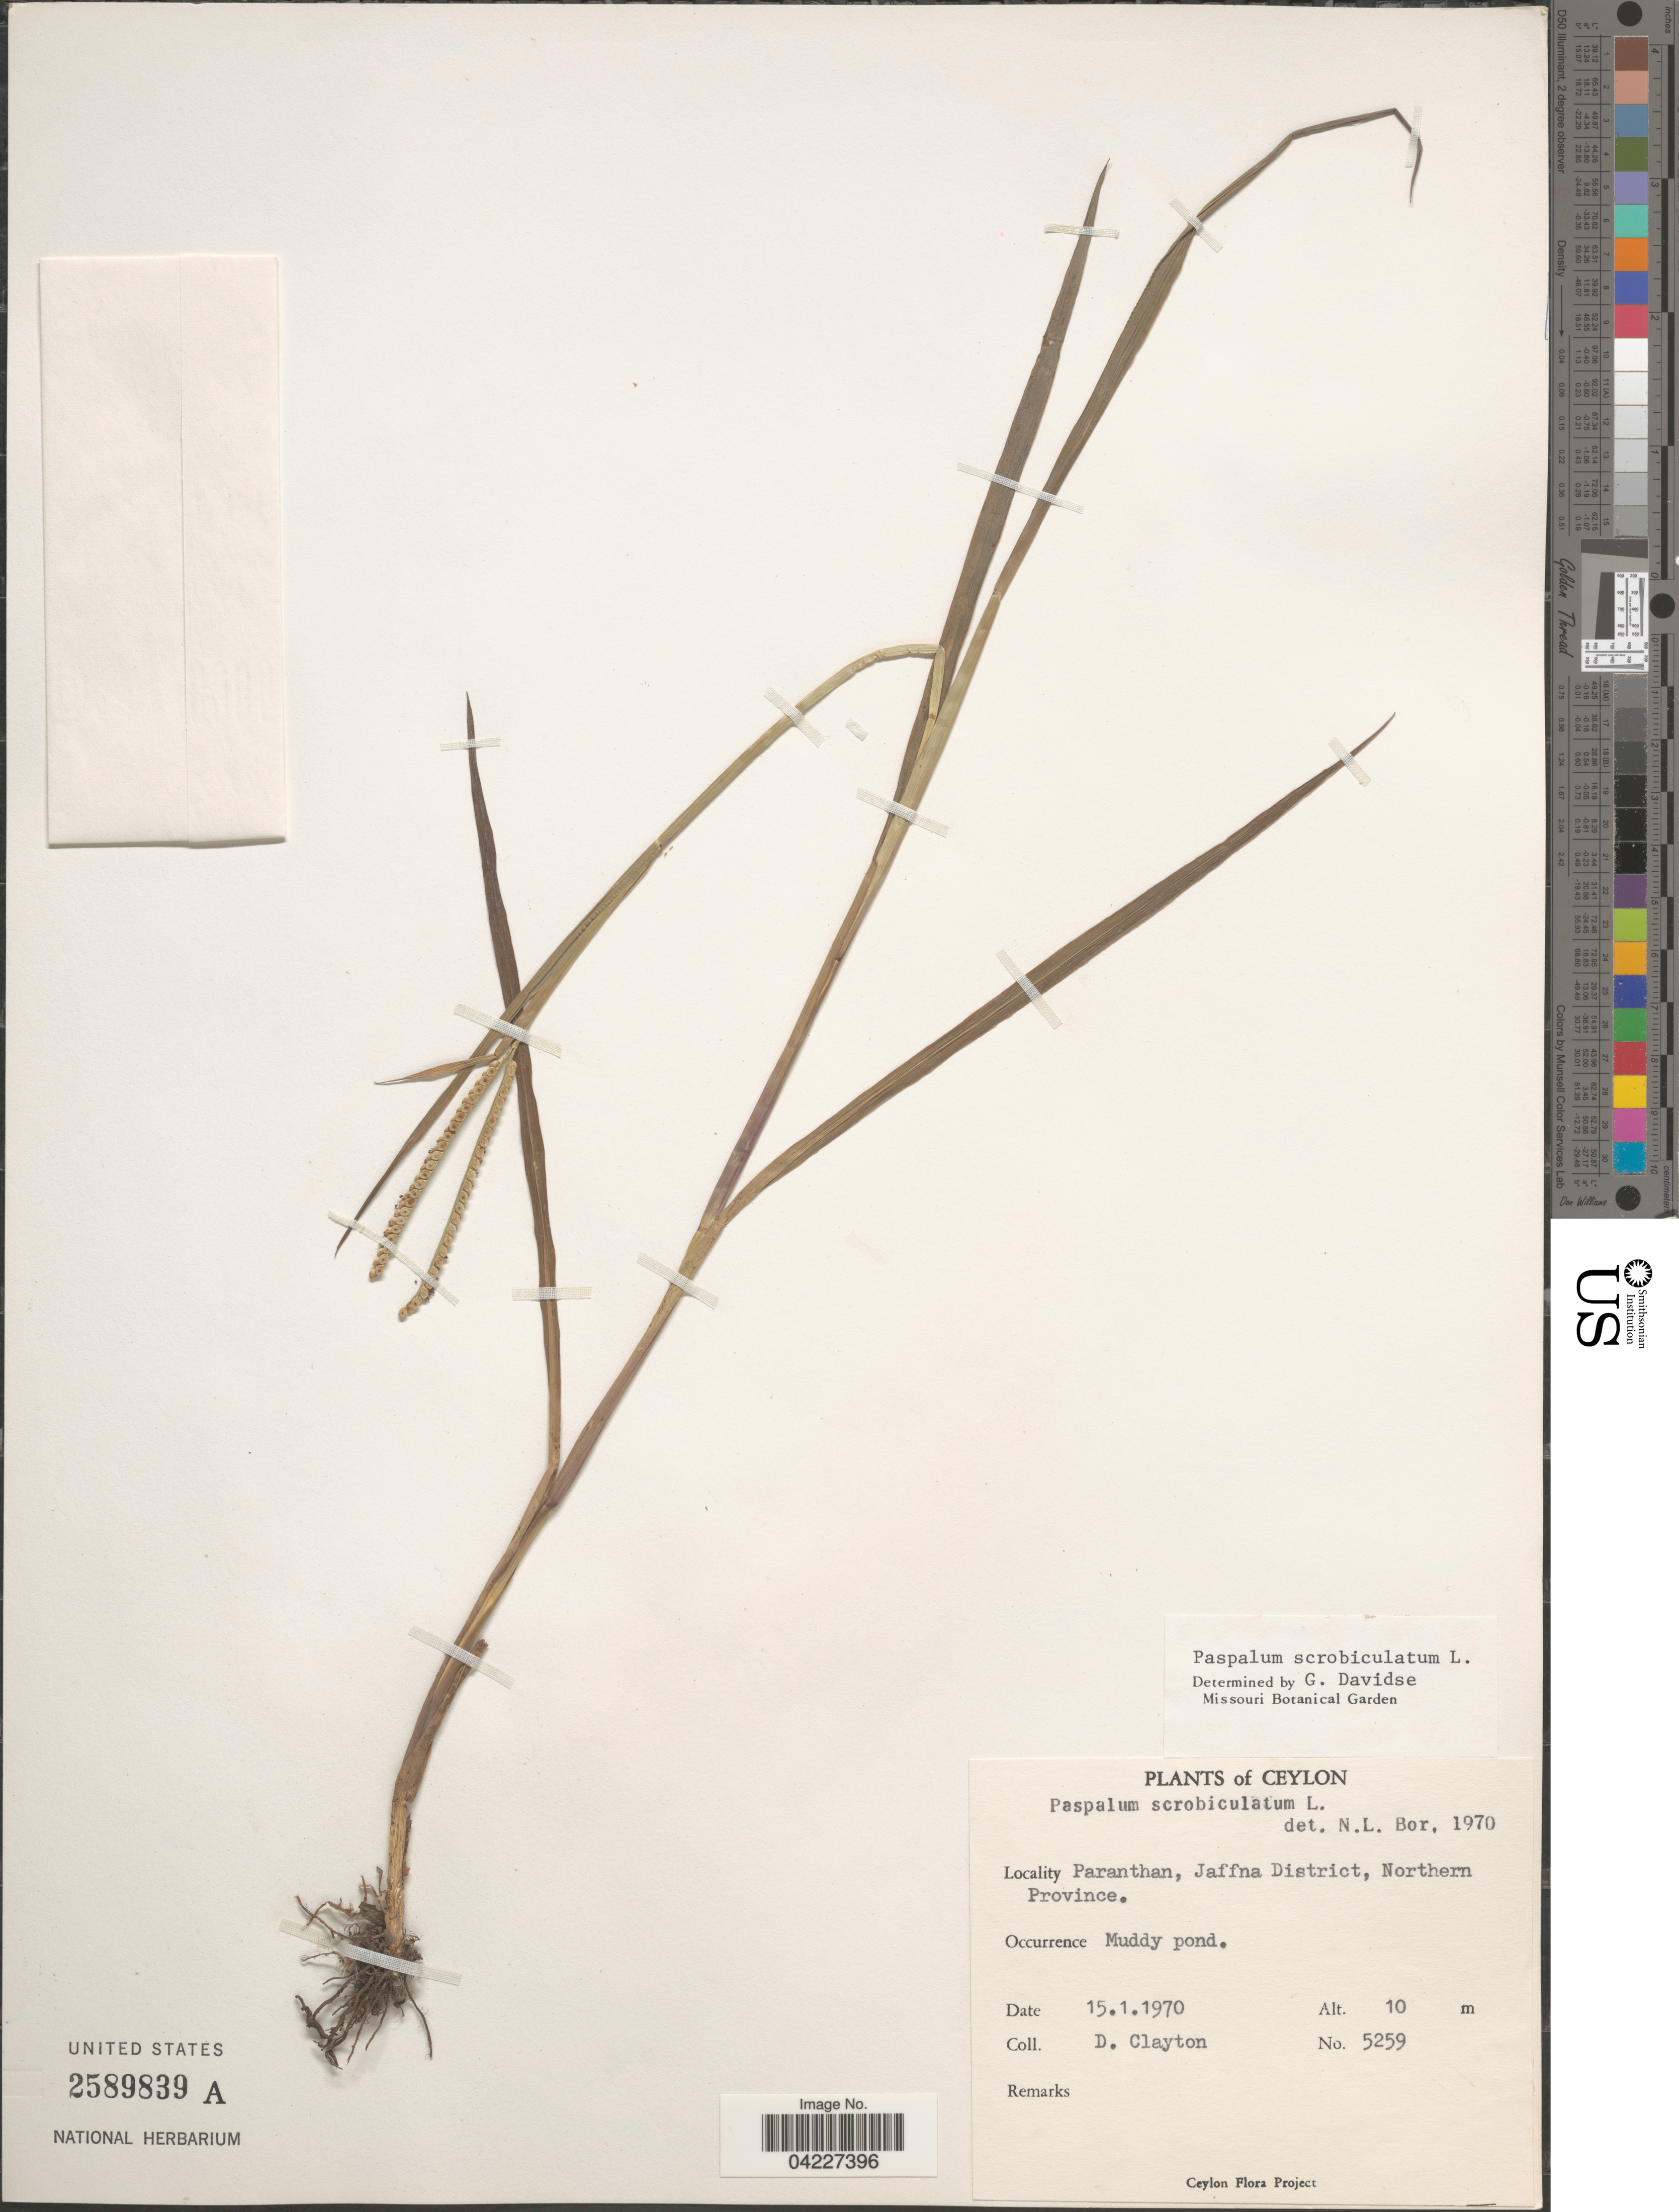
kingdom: Plantae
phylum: Tracheophyta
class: Liliopsida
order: Poales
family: Poaceae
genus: Paspalum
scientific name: Paspalum scrobiculatum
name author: L.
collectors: D. Clayton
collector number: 5259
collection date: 1970-01-15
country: Sri Lanka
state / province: Northern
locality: Ceylon. Paranthan, Jaffna District.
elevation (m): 10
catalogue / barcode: US 2589839A